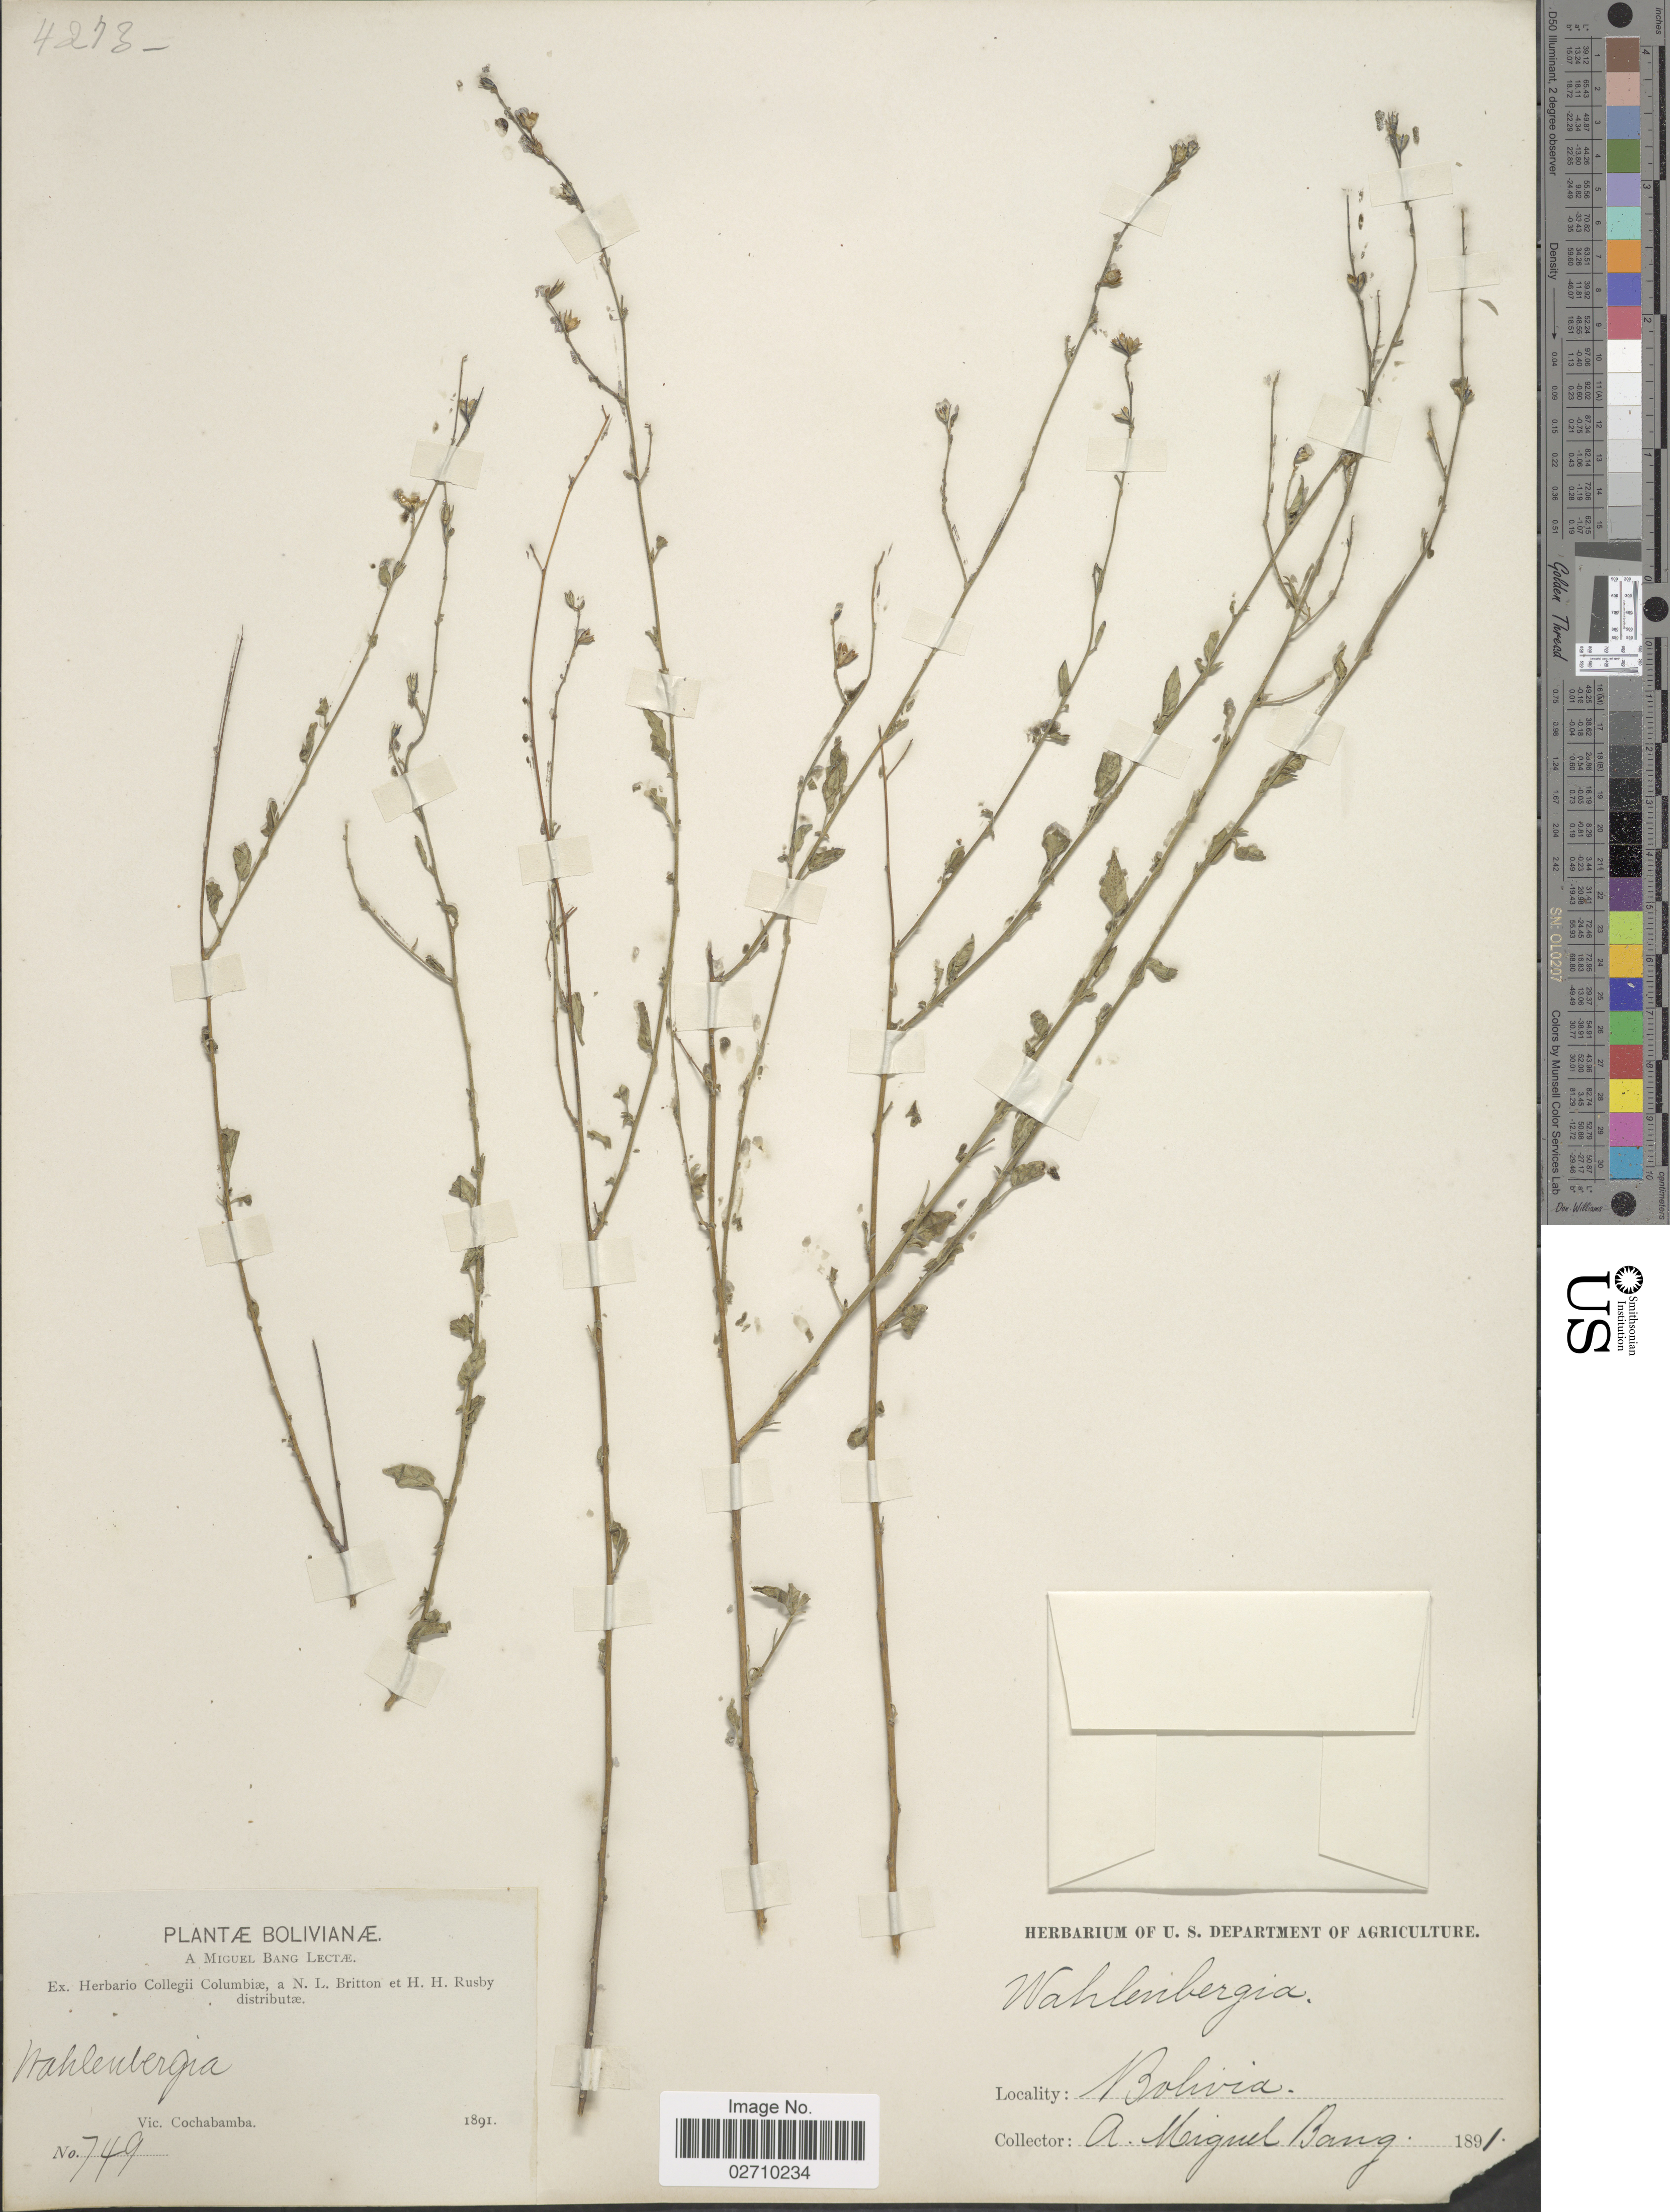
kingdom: Plantae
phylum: Tracheophyta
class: Magnoliopsida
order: Asterales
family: Campanulaceae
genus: Wahlenbergia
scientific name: Wahlenbergia sp.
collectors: M. Bang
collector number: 749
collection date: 1891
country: Bolivia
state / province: Cochabamba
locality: Vic. Cochabamba.